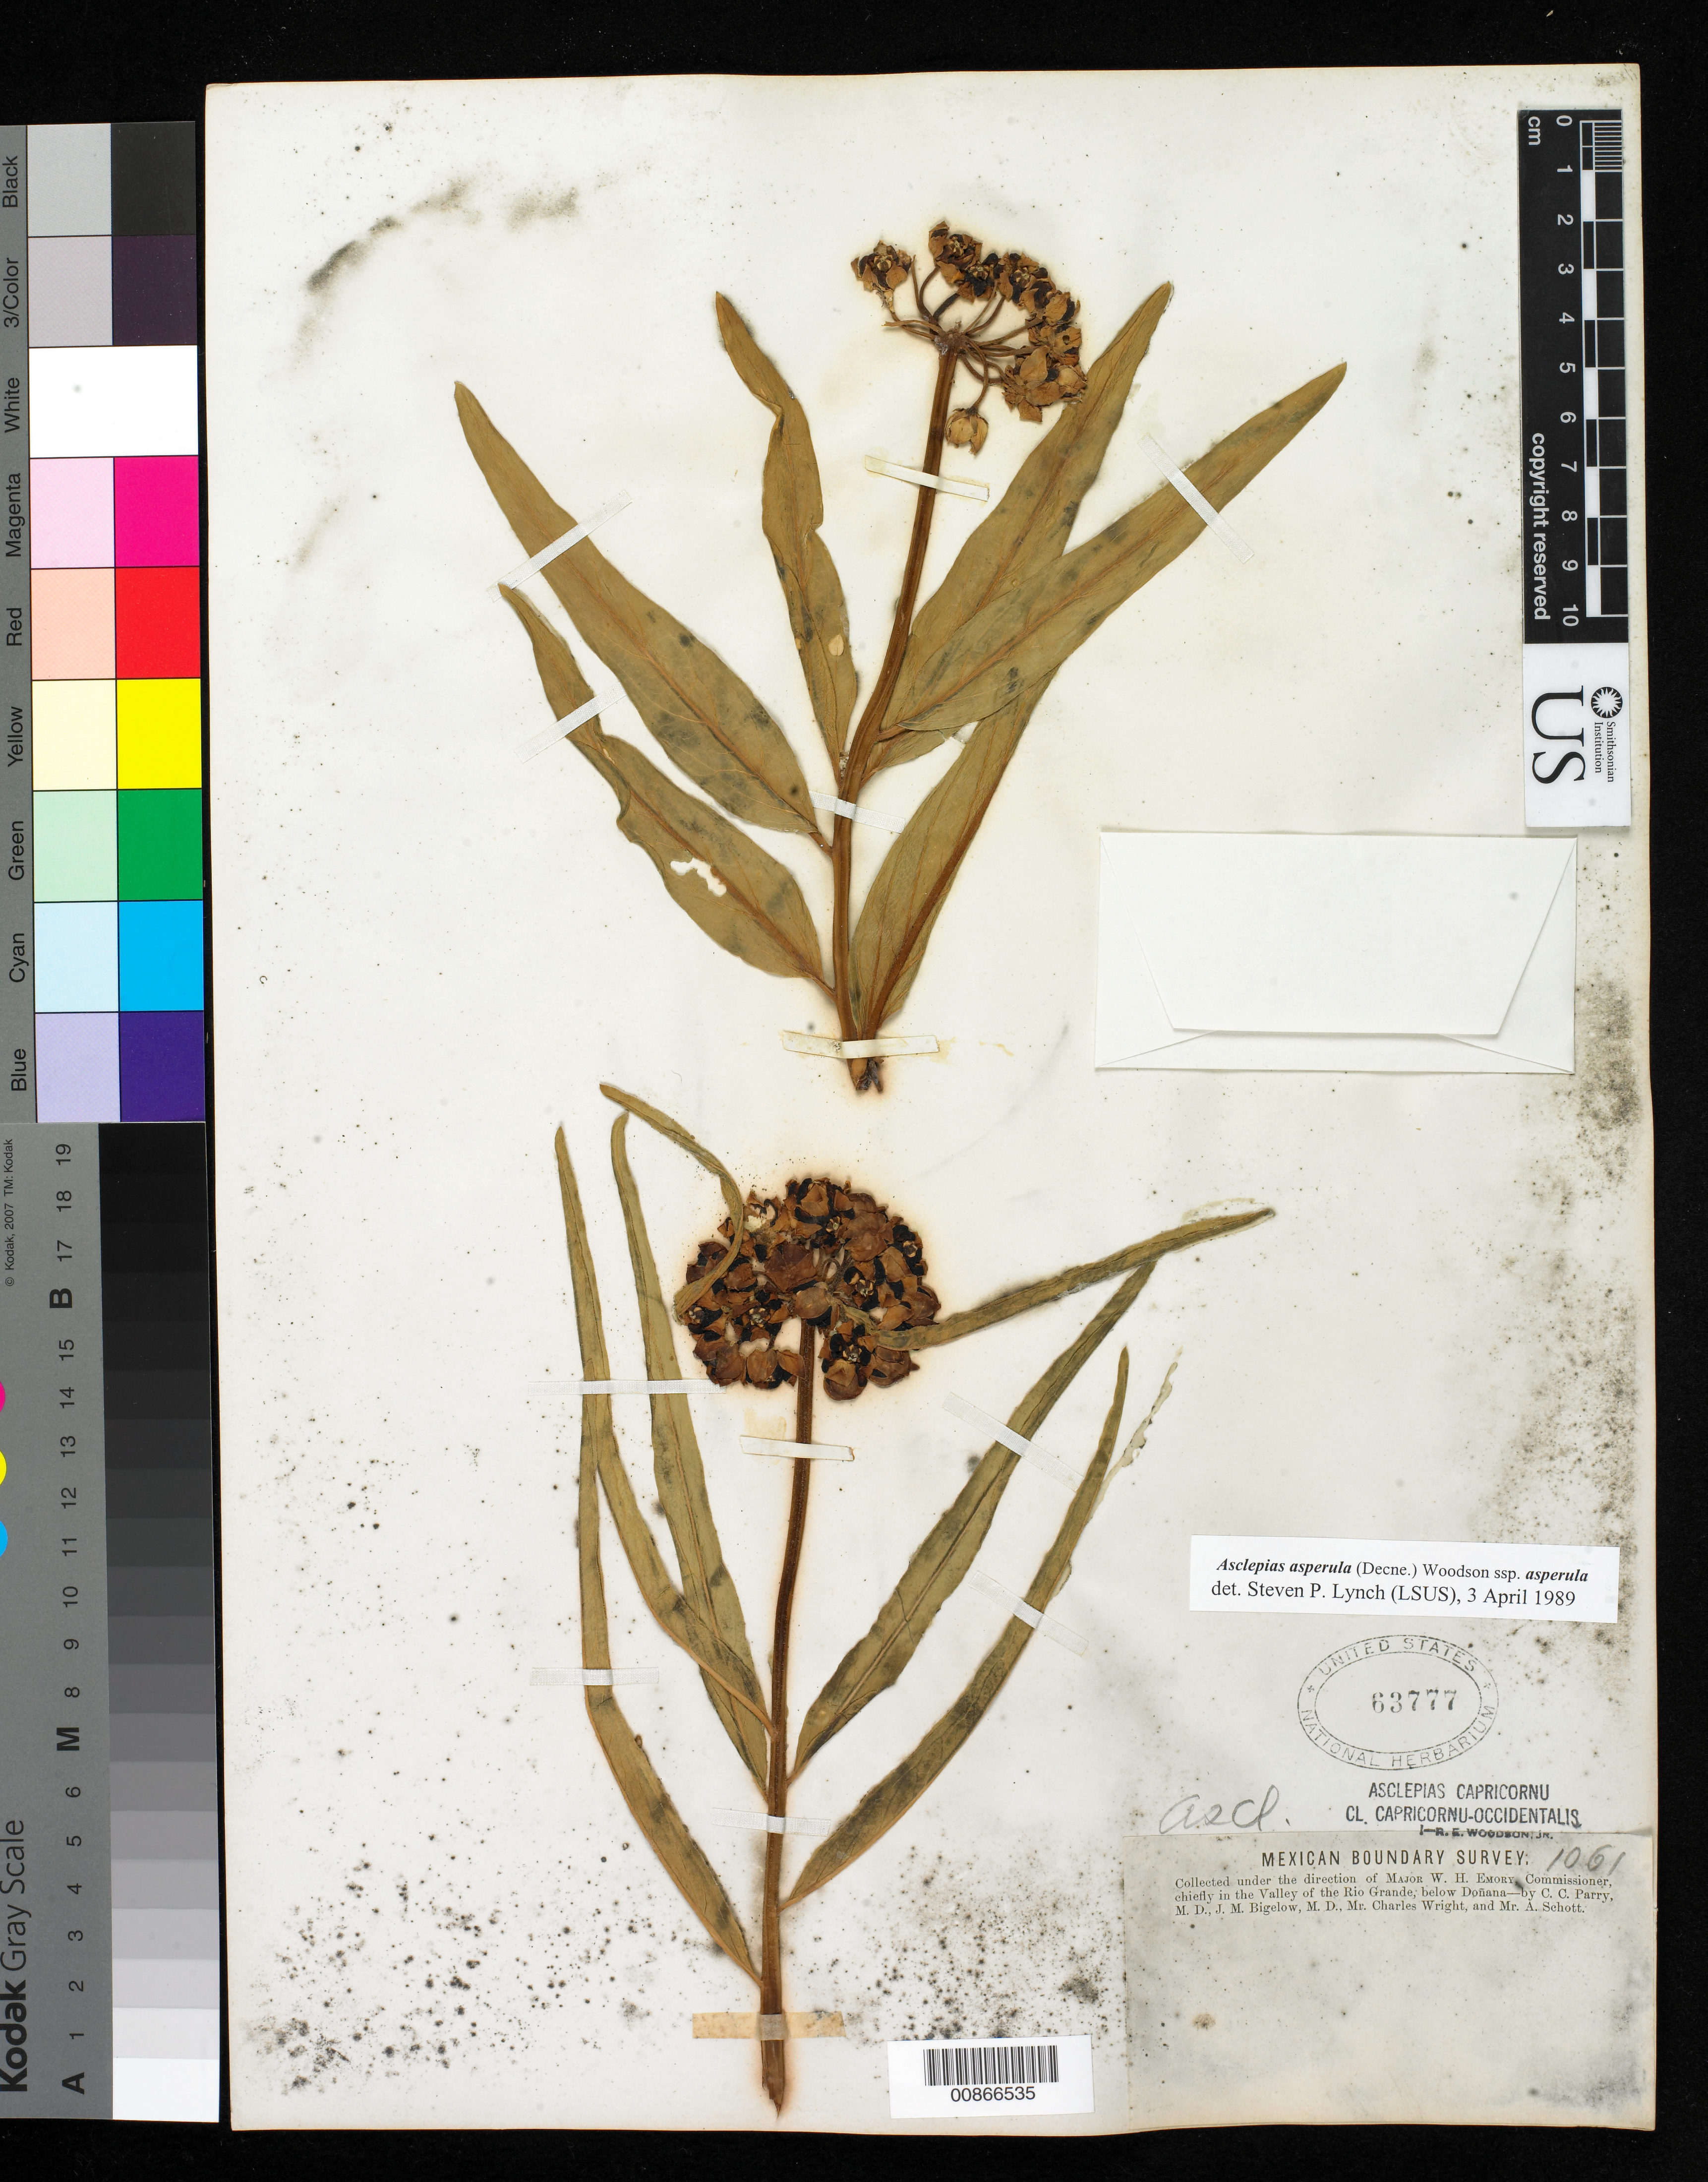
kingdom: Plantae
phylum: Tracheophyta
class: Magnoliopsida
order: Gentianales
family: Apocynaceae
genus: Asclepias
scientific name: Asclepias asperula subsp. asperula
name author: (Decne.) Woodson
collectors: C. C. Parry, J. M. Bigelow, C. Wright & A. C. V. Schott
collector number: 1061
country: United States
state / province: New Mexico / Texas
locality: Valley of the Rio Grande, below Doñana.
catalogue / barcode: US 63777